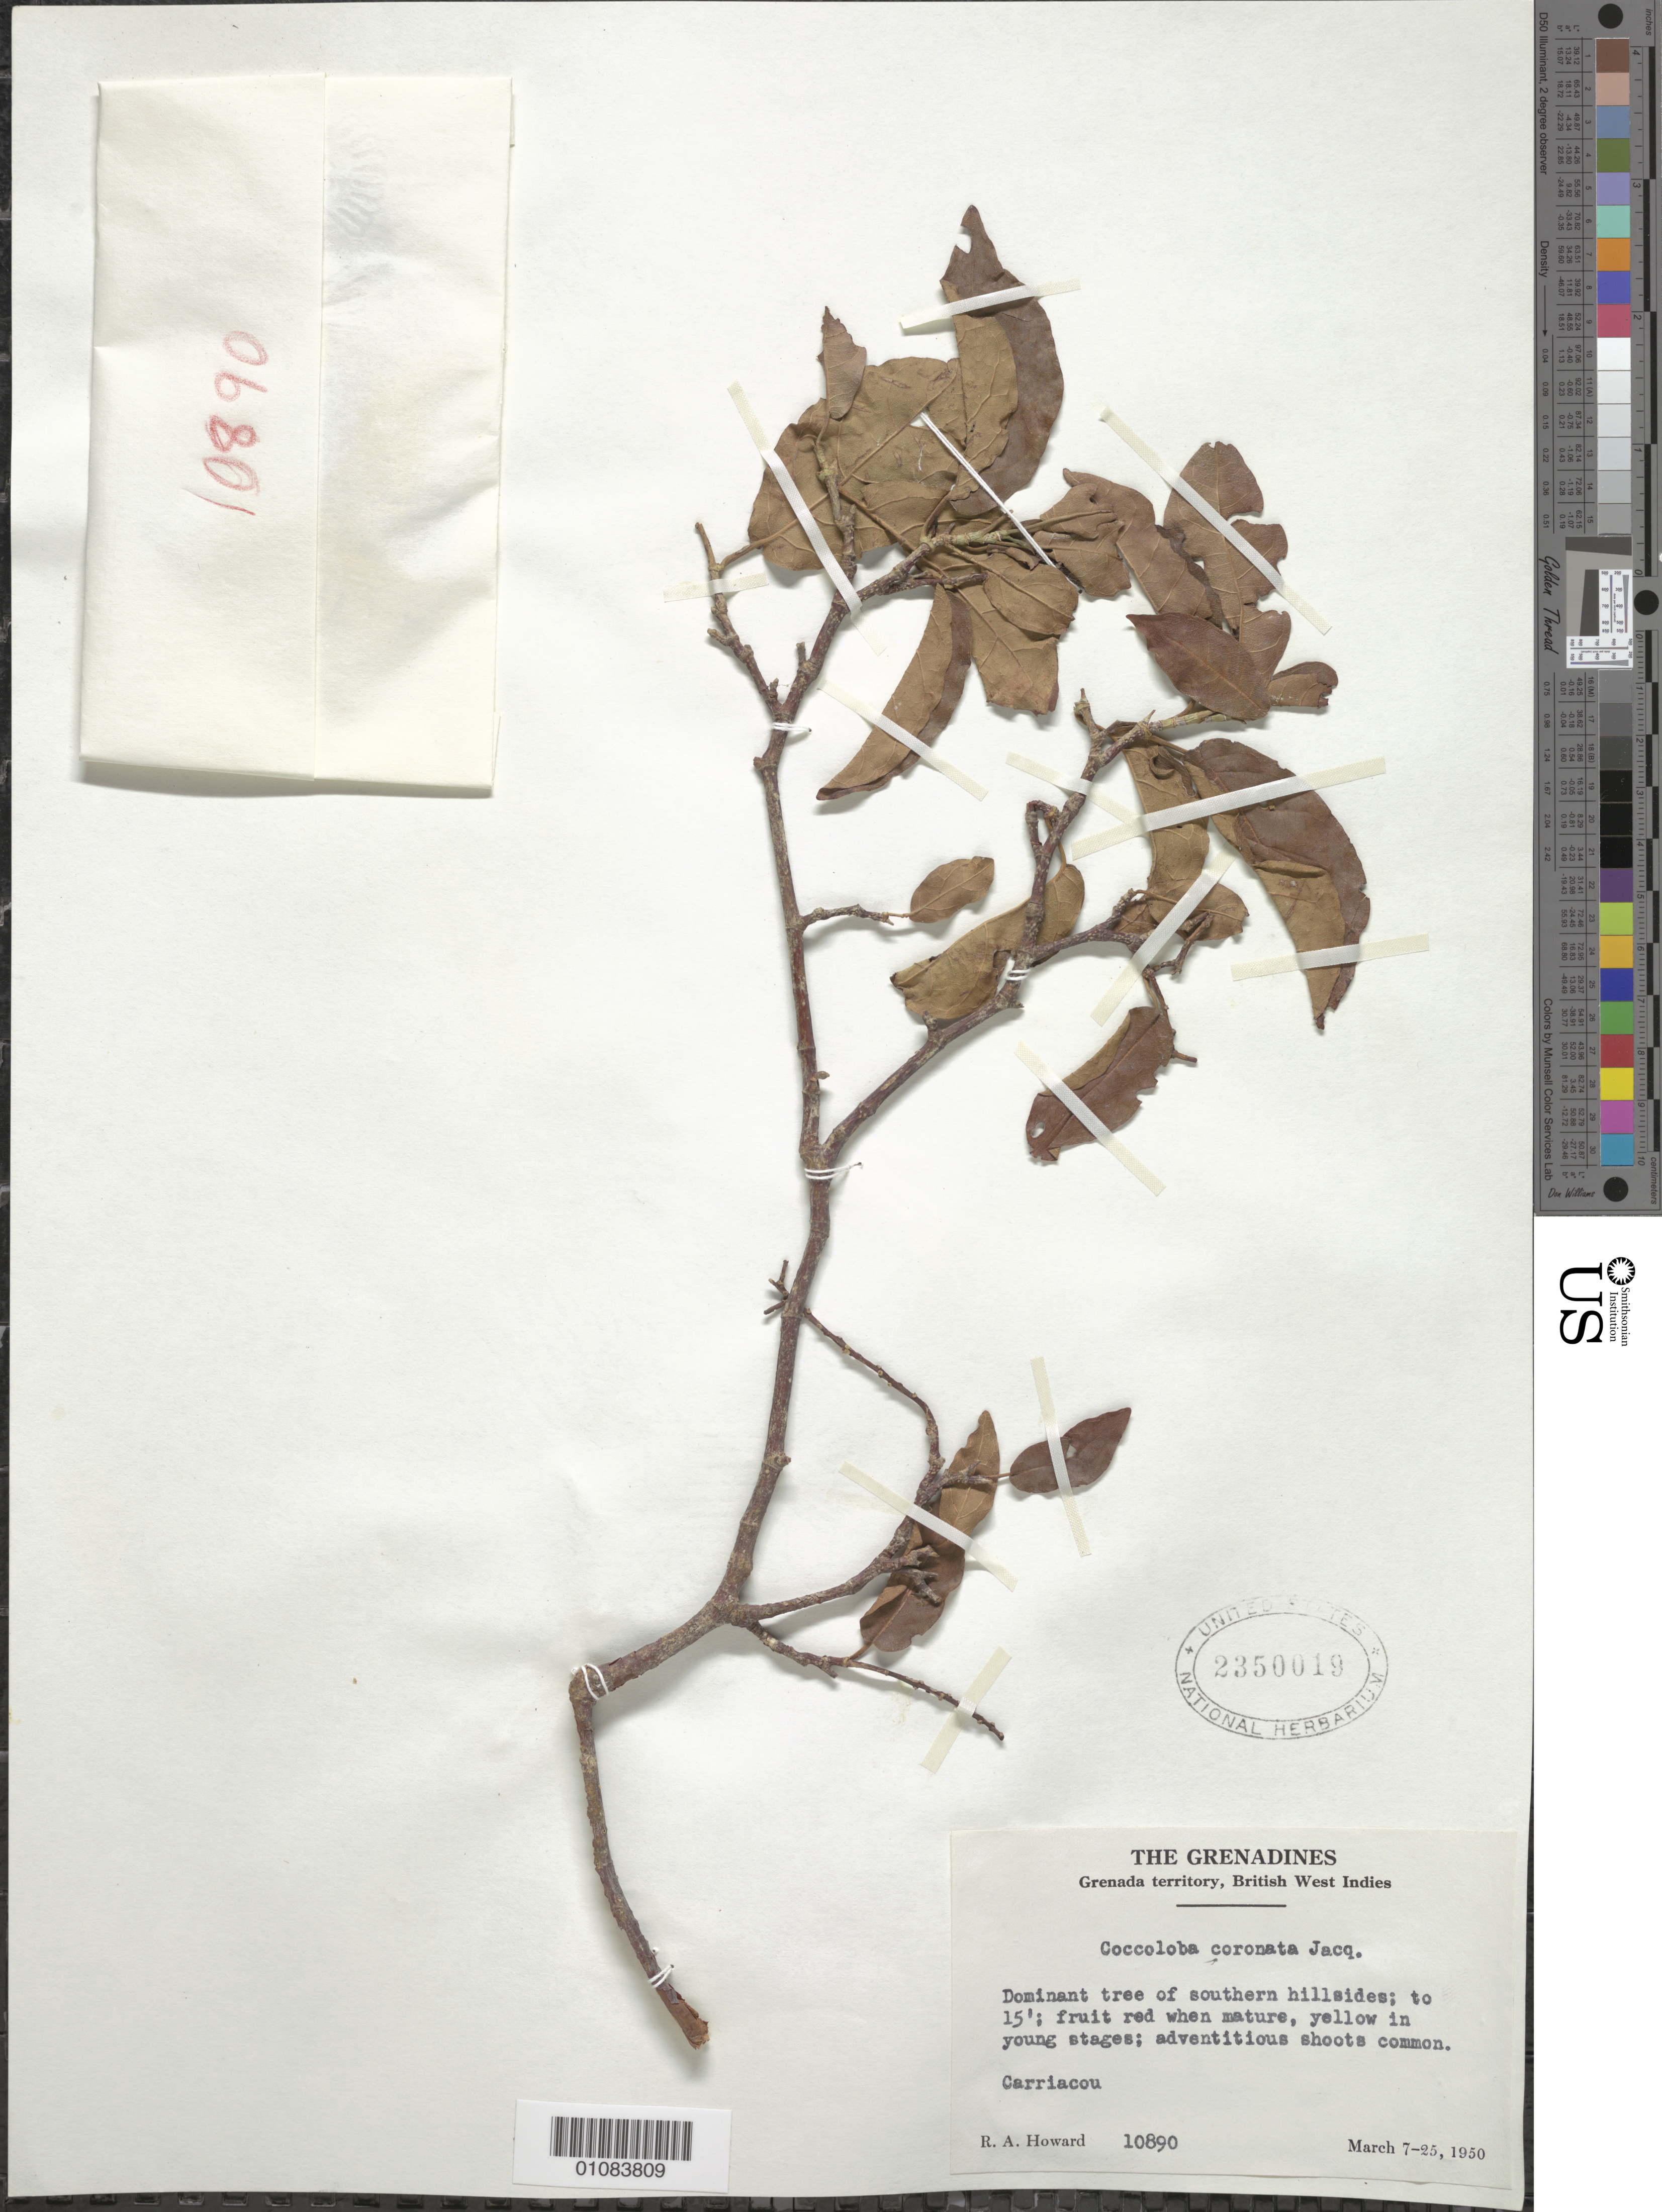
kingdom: Plantae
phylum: Tracheophyta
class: Magnoliopsida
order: Caryophyllales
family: Polygonaceae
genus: Coccoloba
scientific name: Coccoloba coronata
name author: Jacq.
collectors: R. A. Howard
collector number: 10890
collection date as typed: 07 Mar 1950 to 25 Mar 1950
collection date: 1950-03-07/1950-03-25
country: Grenada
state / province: Carriacou and Petite Martinique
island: Carriacou I.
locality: Carriacou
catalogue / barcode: US 2350019